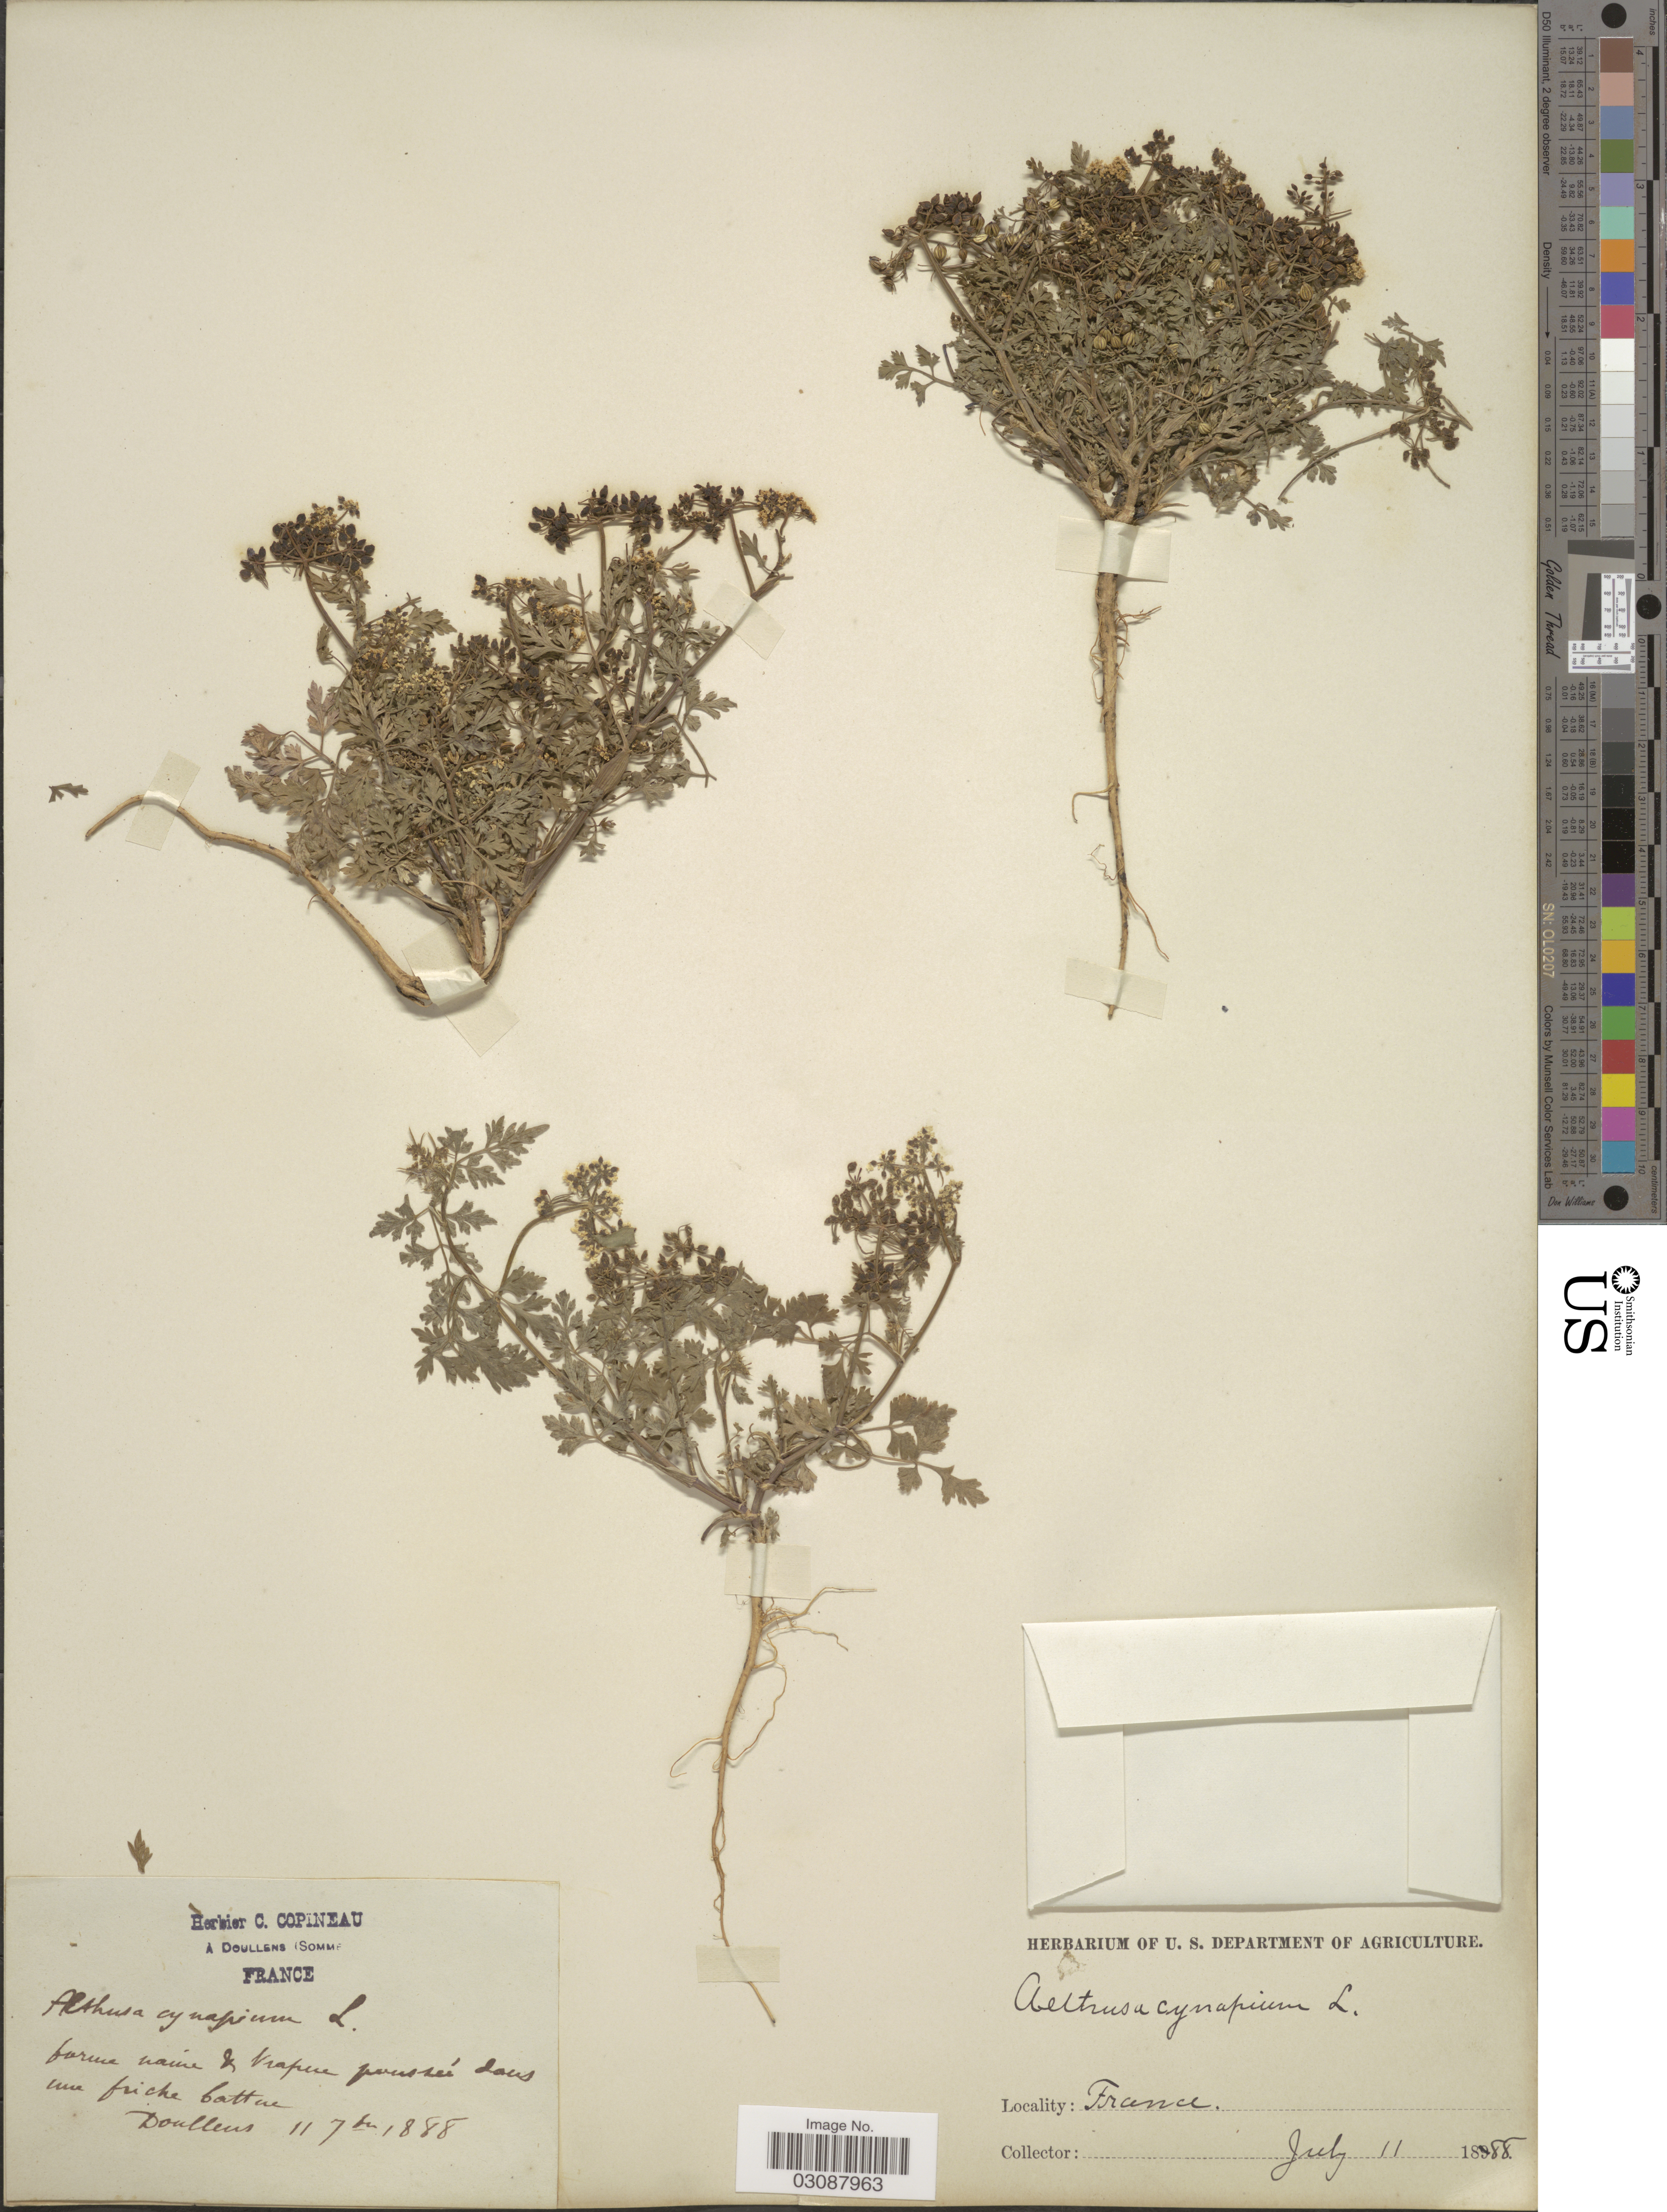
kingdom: Plantae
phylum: Tracheophyta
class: Magnoliopsida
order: Apiales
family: Apiaceae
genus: Aethusa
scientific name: Aethusa cynapium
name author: L.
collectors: ex herb. C. Copineau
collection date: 1888-07-11/1888-09-11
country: France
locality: Doullens (Somme).